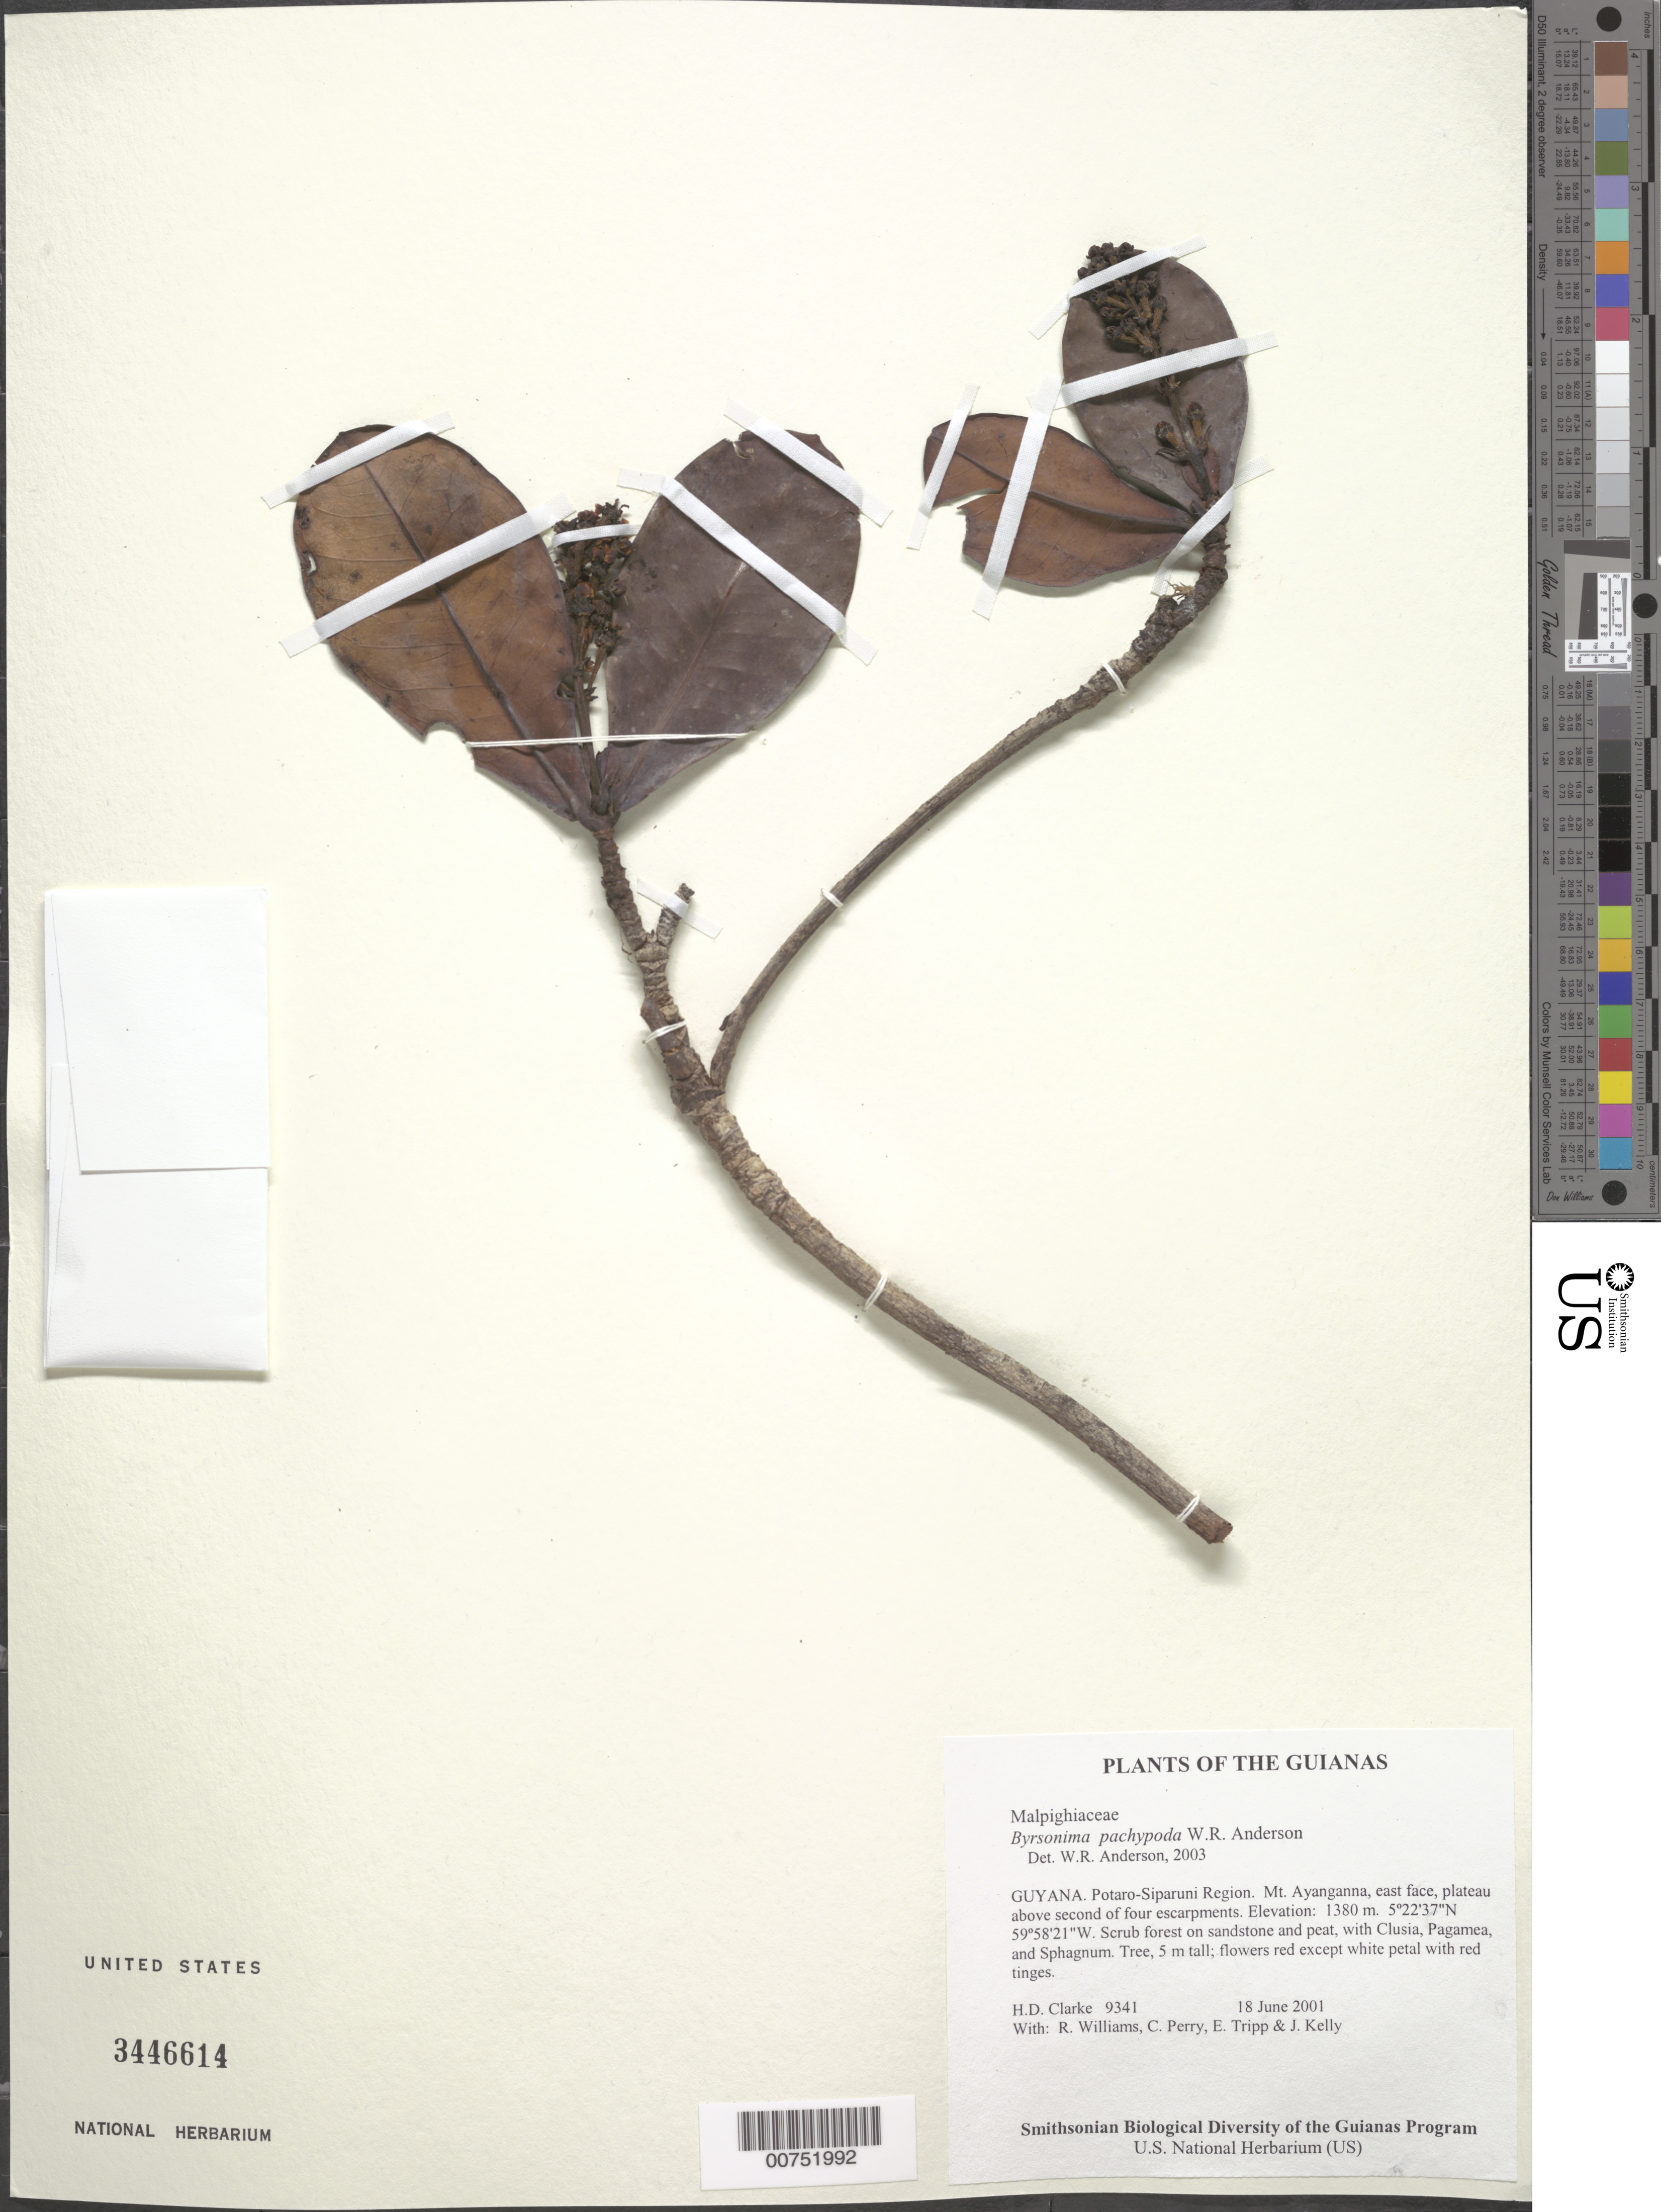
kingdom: Plantae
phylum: Tracheophyta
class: Magnoliopsida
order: Malpighiales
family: Malpighiaceae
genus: Byrsonima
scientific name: Byrsonima pachypoda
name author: W.R. Anderson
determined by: Anderson, W. R., (MICH), University of Michigan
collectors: H. D. Clarke, R. Williams, C. Perry, E. Tripp & J. Kelly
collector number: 9341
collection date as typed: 18 June 2001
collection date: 2001-06-18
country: Guyana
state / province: Potaro-Siparuni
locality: Mt. Ayanganna, east face, plateau above second of four escarpments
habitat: Scrub forest on sandstone and peat, with Clusia, Pagamea, and Sphagnum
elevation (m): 1380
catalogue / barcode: US 3446614